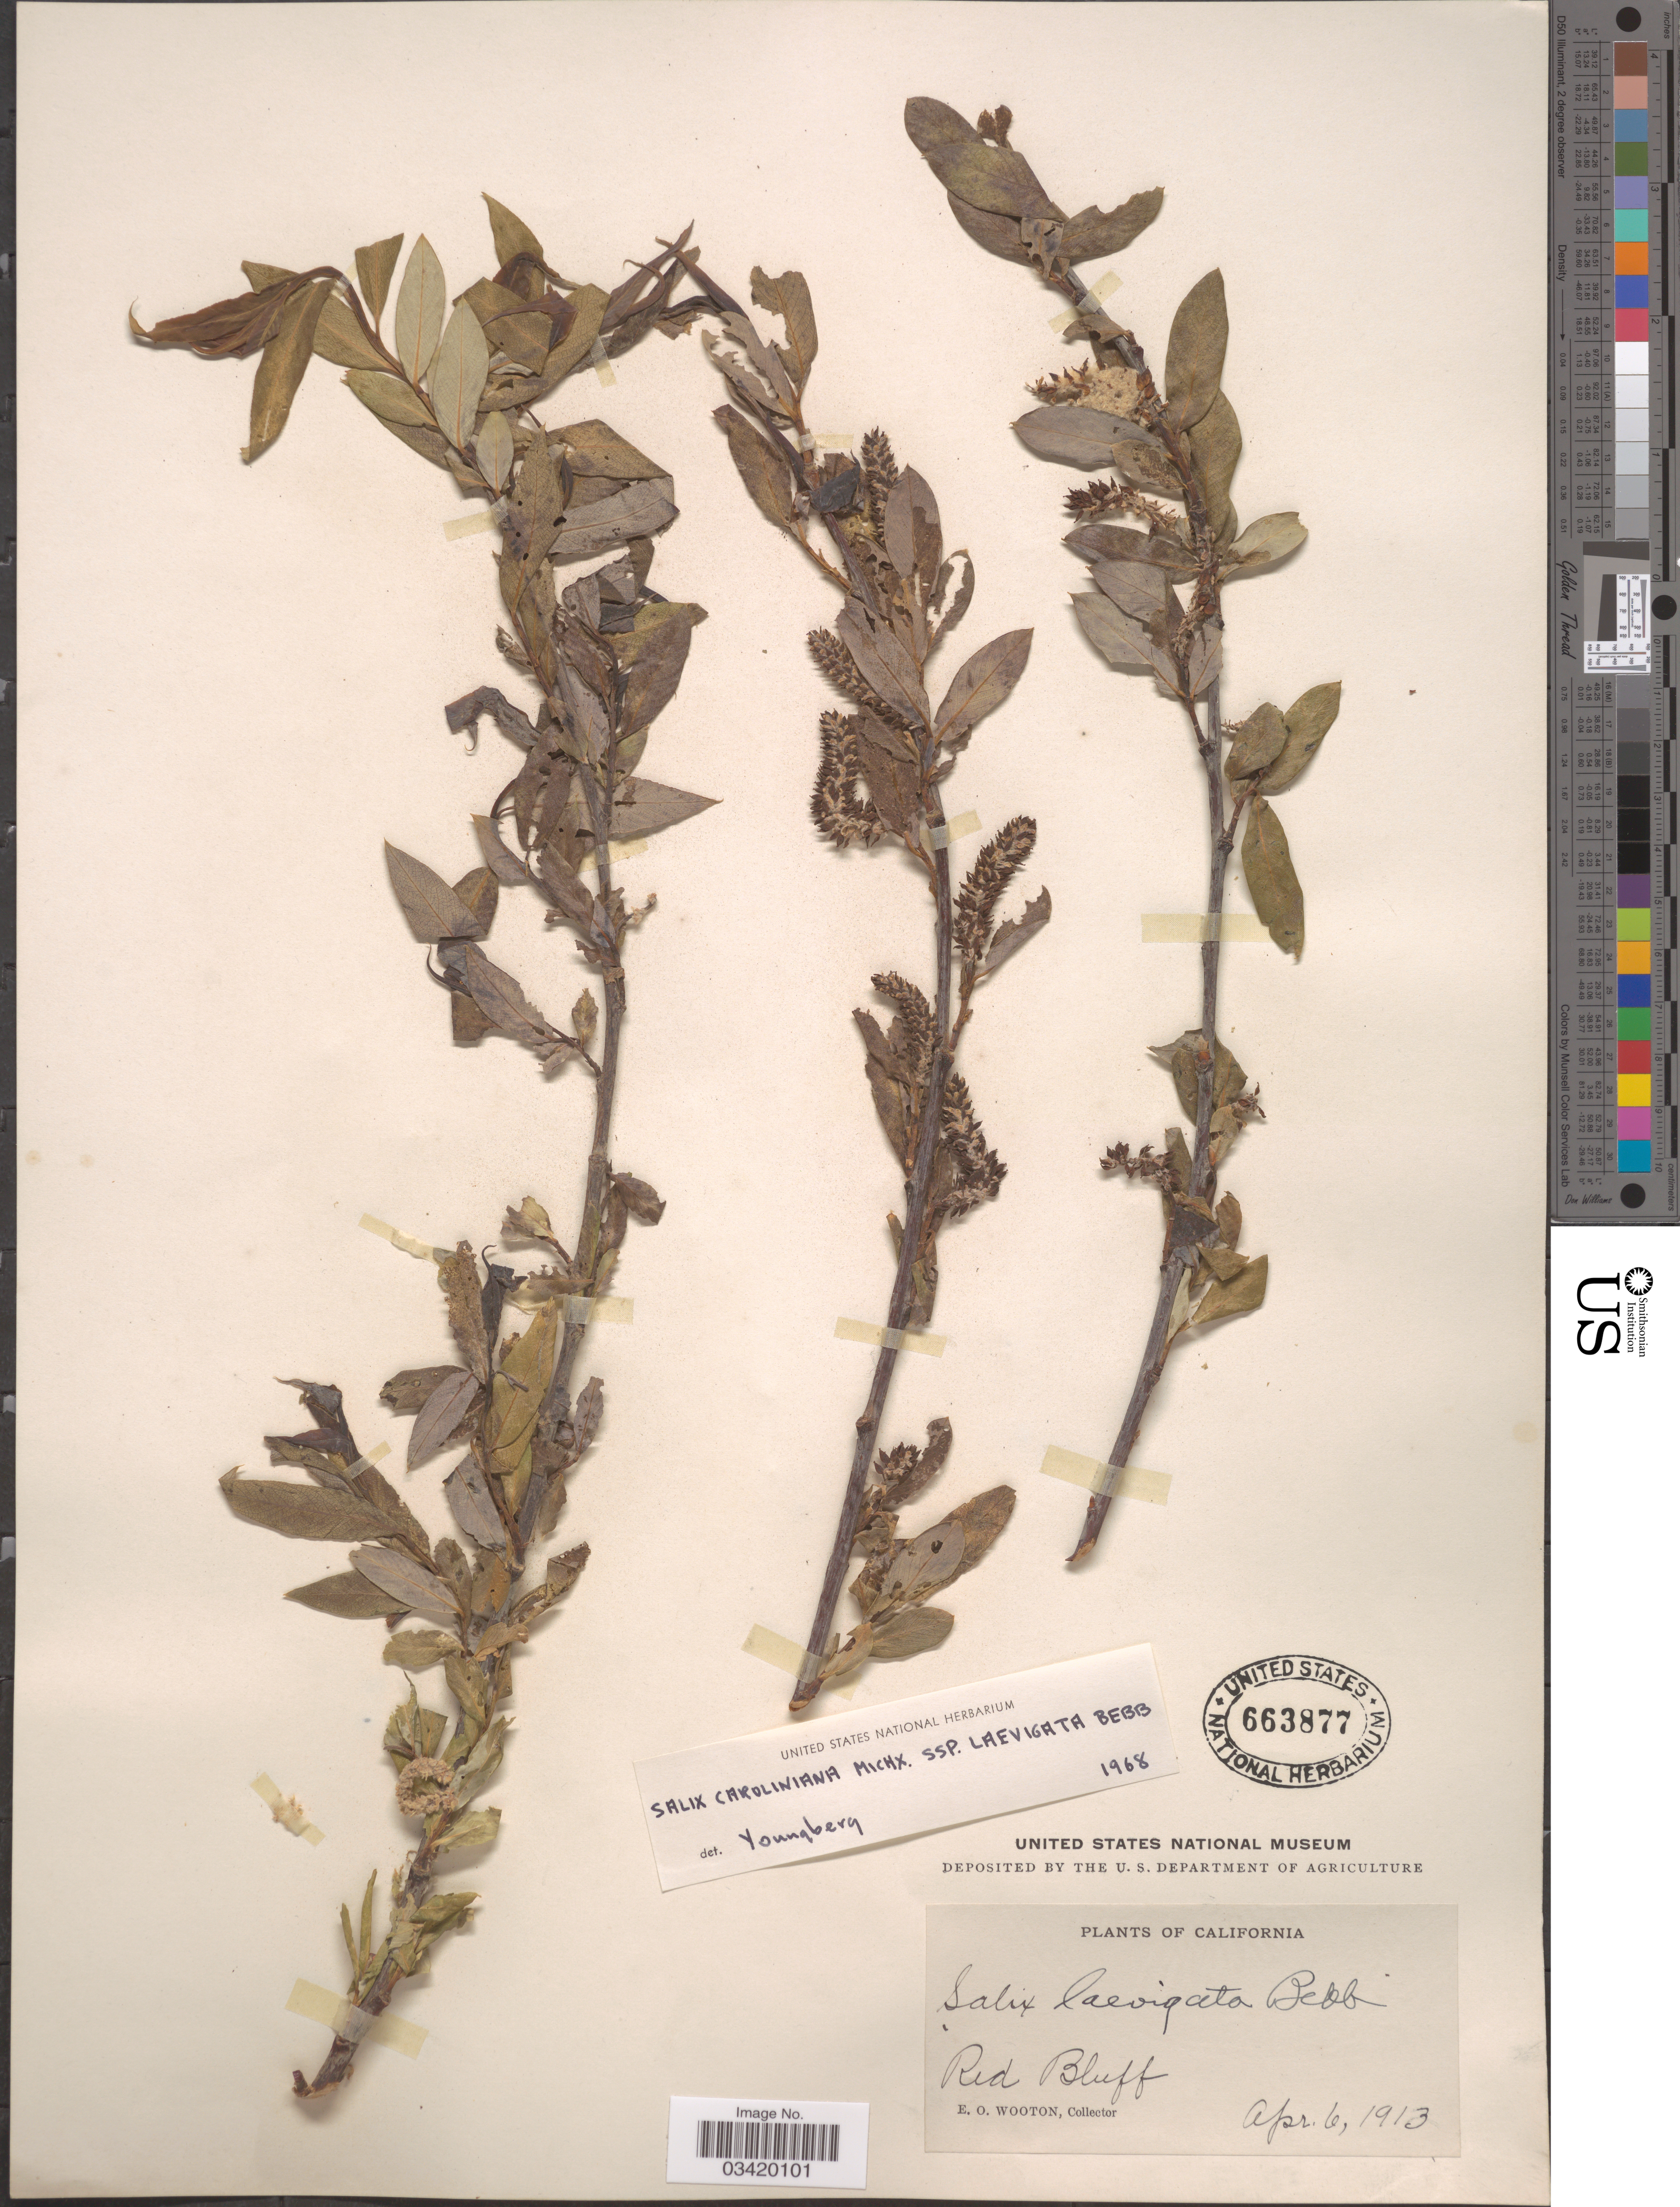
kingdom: Plantae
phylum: Tracheophyta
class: Magnoliopsida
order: Malpighiales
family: Salicaceae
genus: Salix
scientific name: Salix caroliniana subsp. laevigata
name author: Bebb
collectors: E. O. Wooton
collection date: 1913-04-06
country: United States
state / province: California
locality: Red Bluff.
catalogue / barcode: US 663877